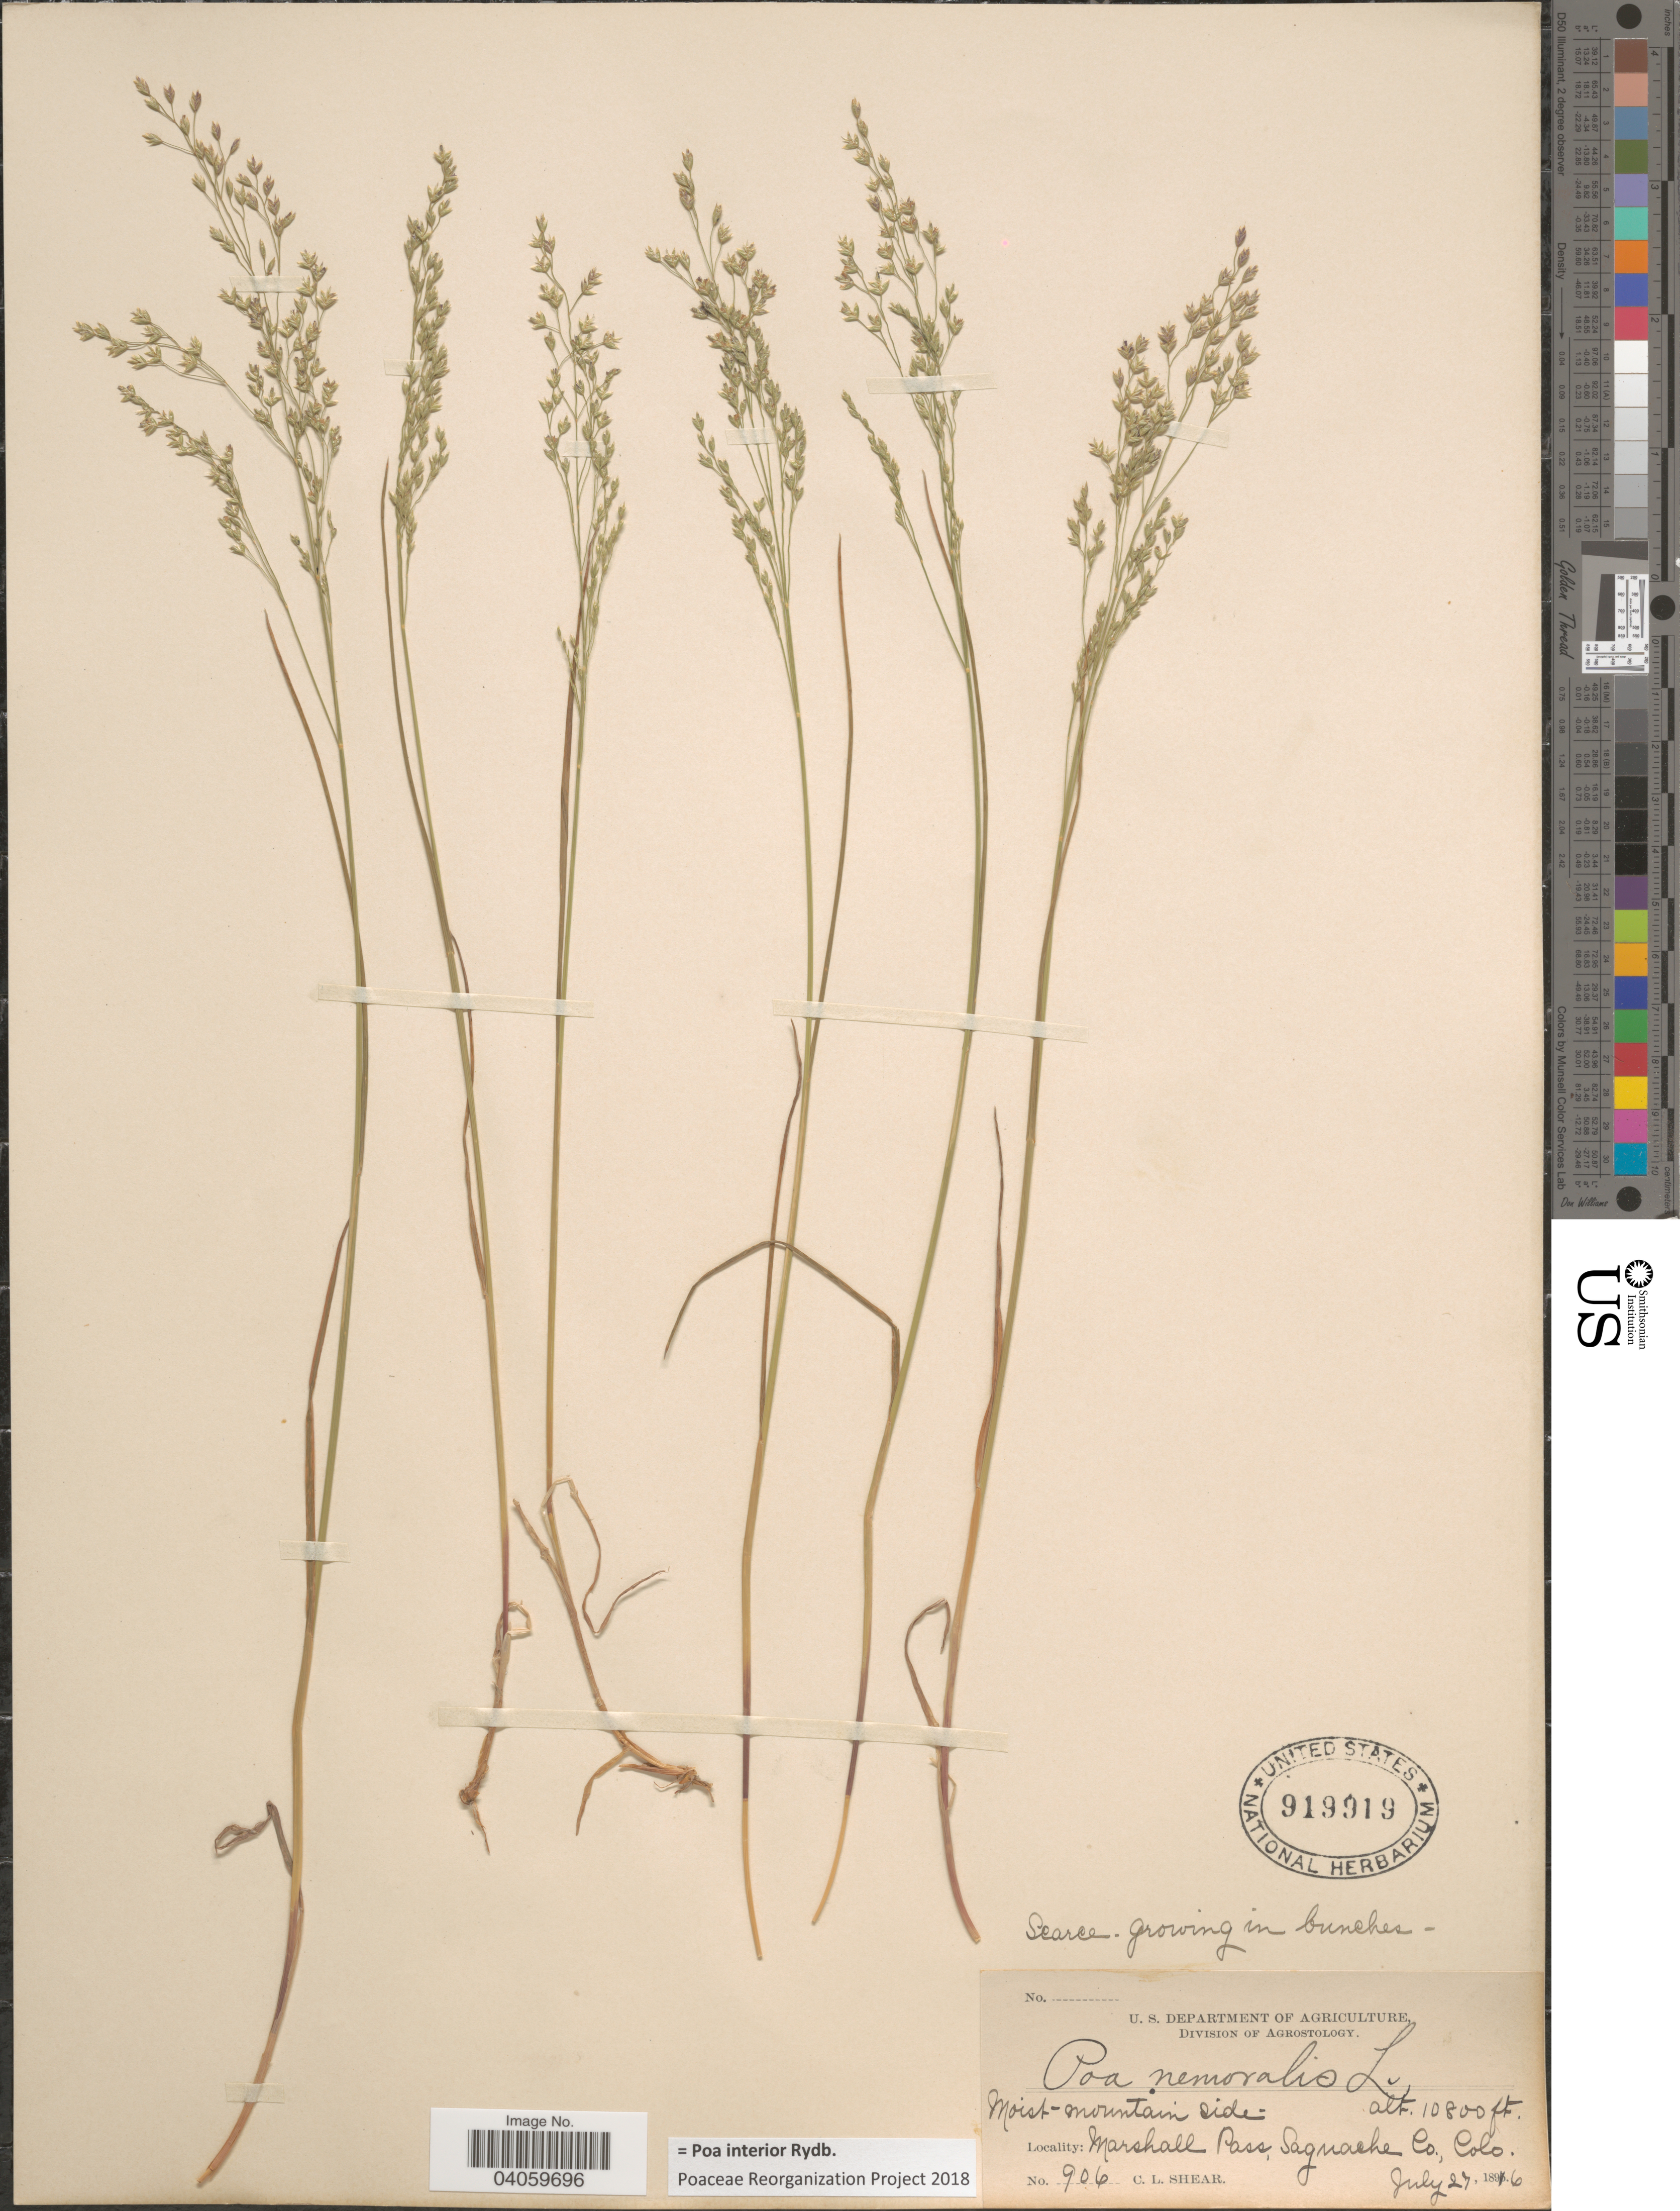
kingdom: Plantae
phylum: Tracheophyta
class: Liliopsida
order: Poales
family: Poaceae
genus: Poa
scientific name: Poa interior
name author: Rydb.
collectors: C. L. Shear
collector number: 906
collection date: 1896-07-27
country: United States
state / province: Colorado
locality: Marshall Pass, Saguache Co.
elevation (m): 3292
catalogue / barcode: US 919919